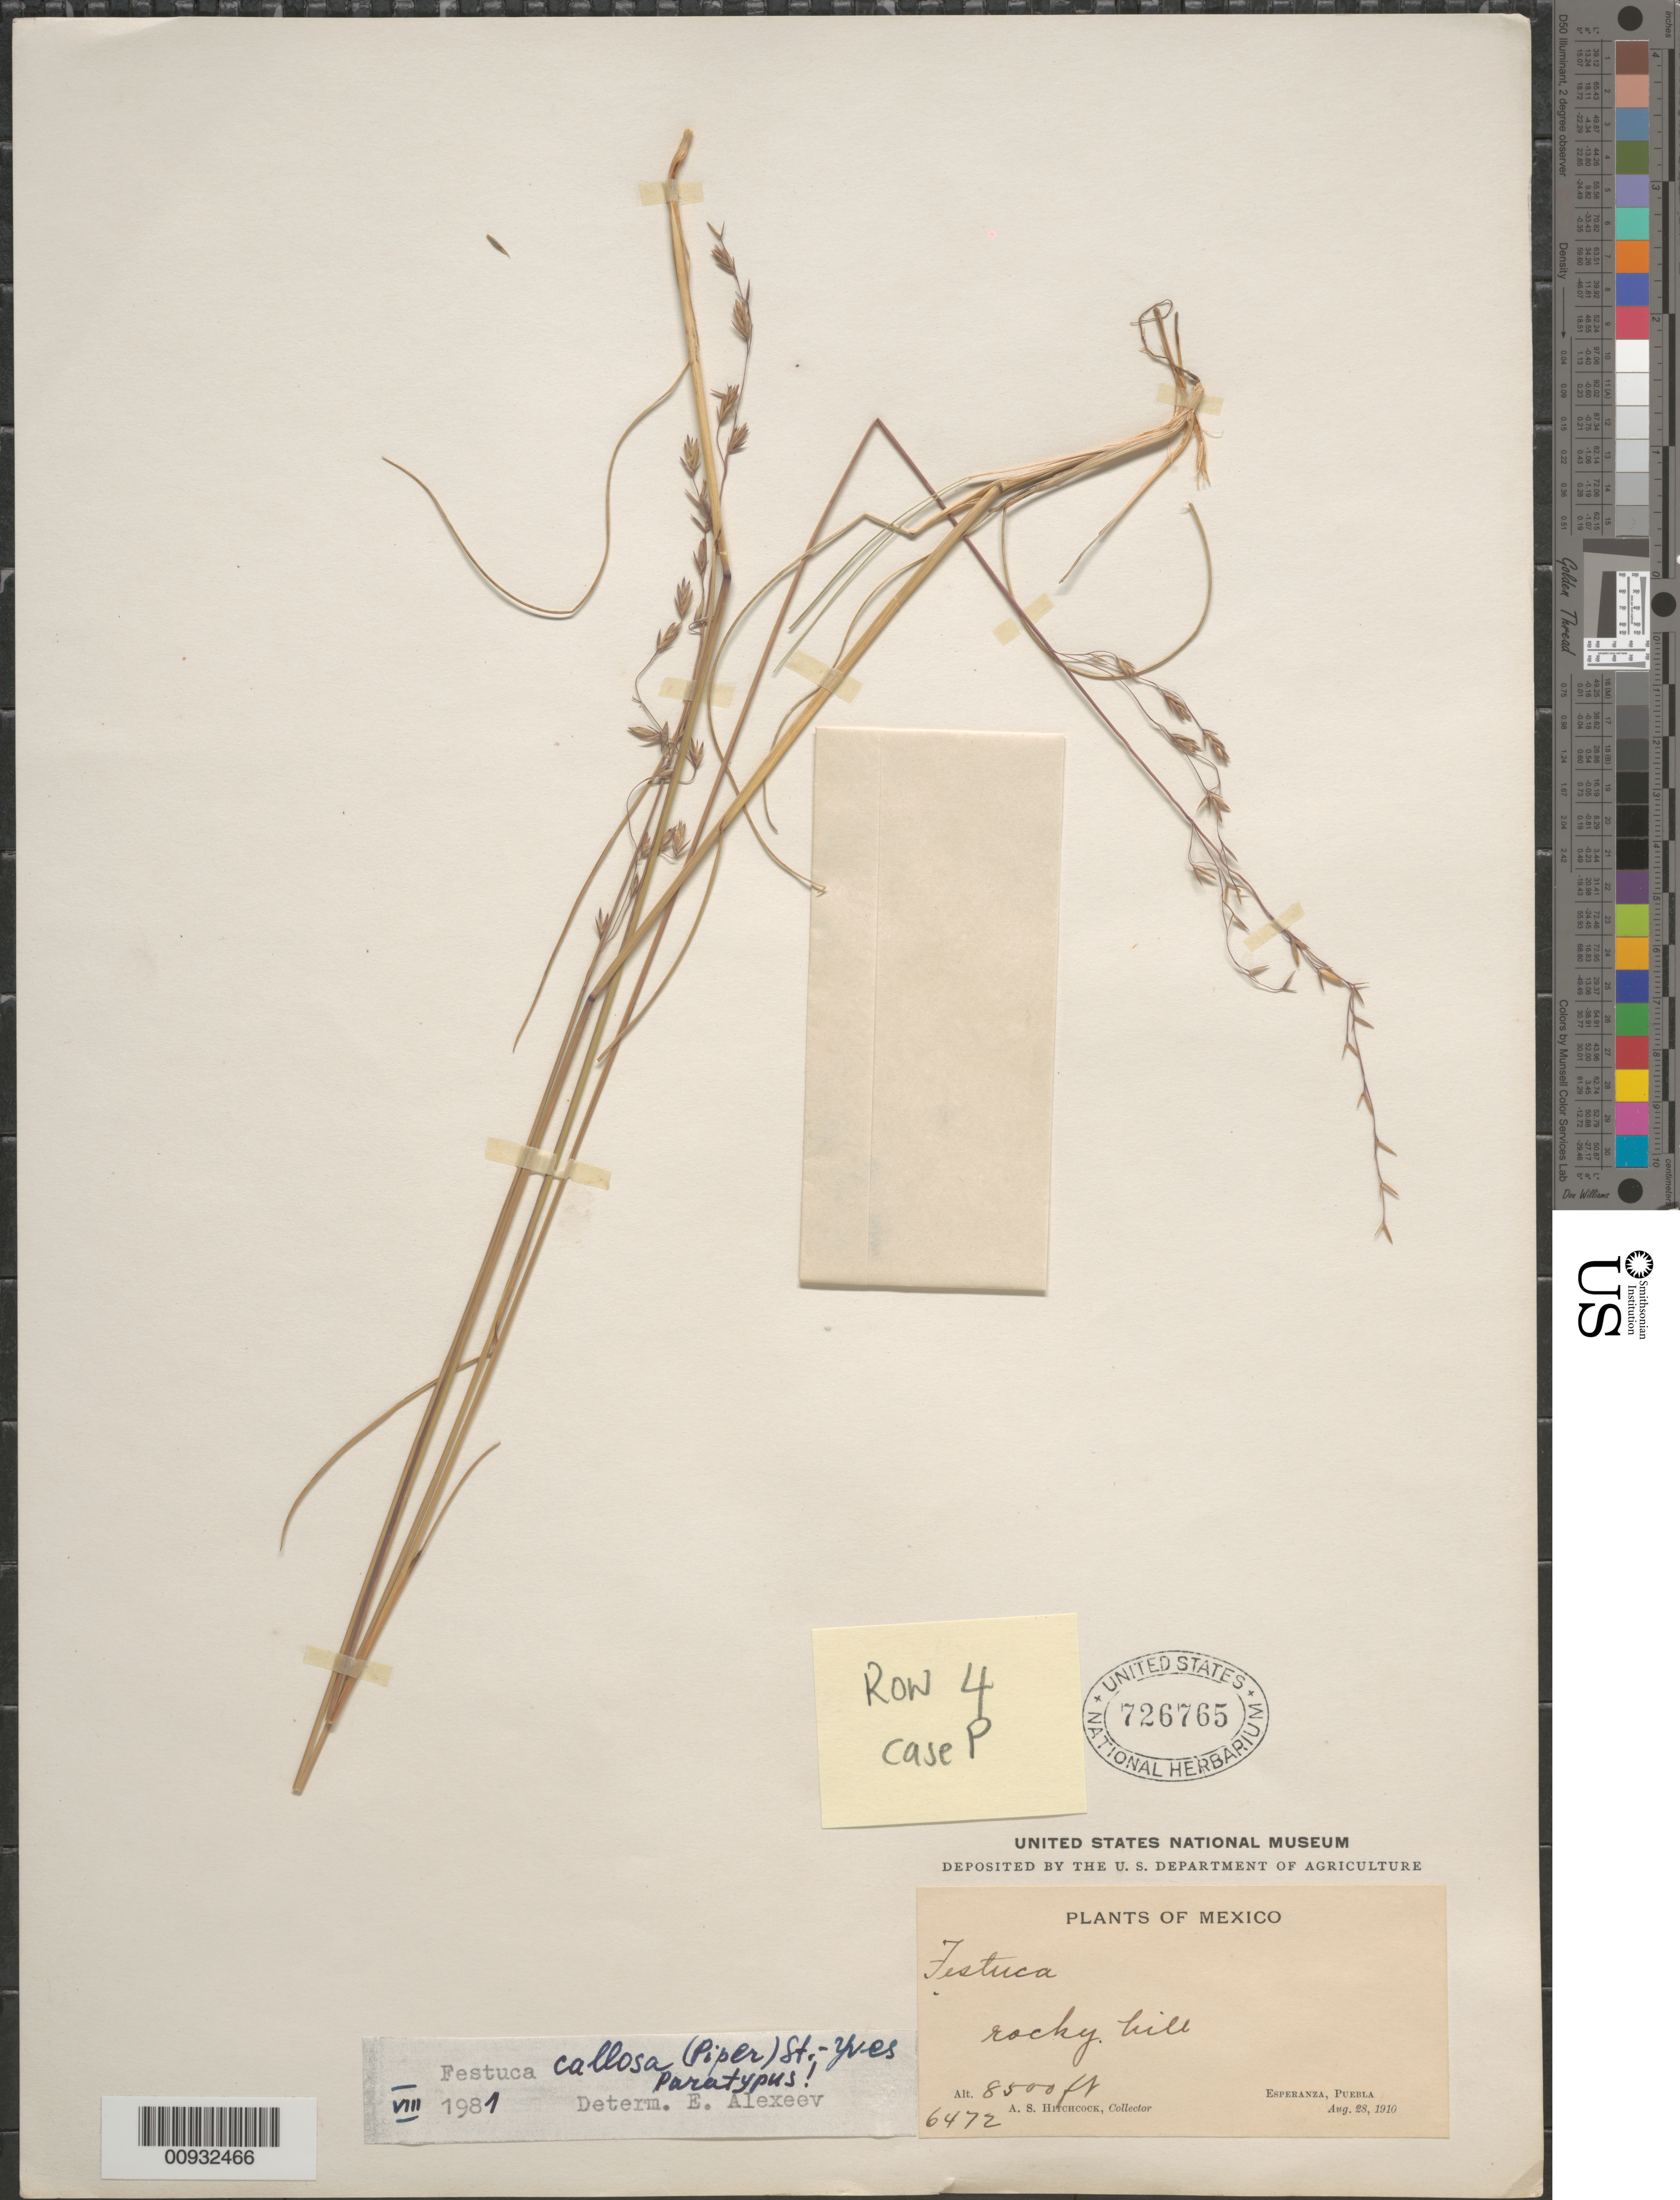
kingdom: Plantae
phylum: Tracheophyta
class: Liliopsida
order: Poales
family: Poaceae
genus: Festuca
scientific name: Festuca callosa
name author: (Piper) St.-Yves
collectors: A. S. Hitchcock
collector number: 6472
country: Mexico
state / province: Puebla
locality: Esperanza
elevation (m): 2591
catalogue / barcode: US 726765